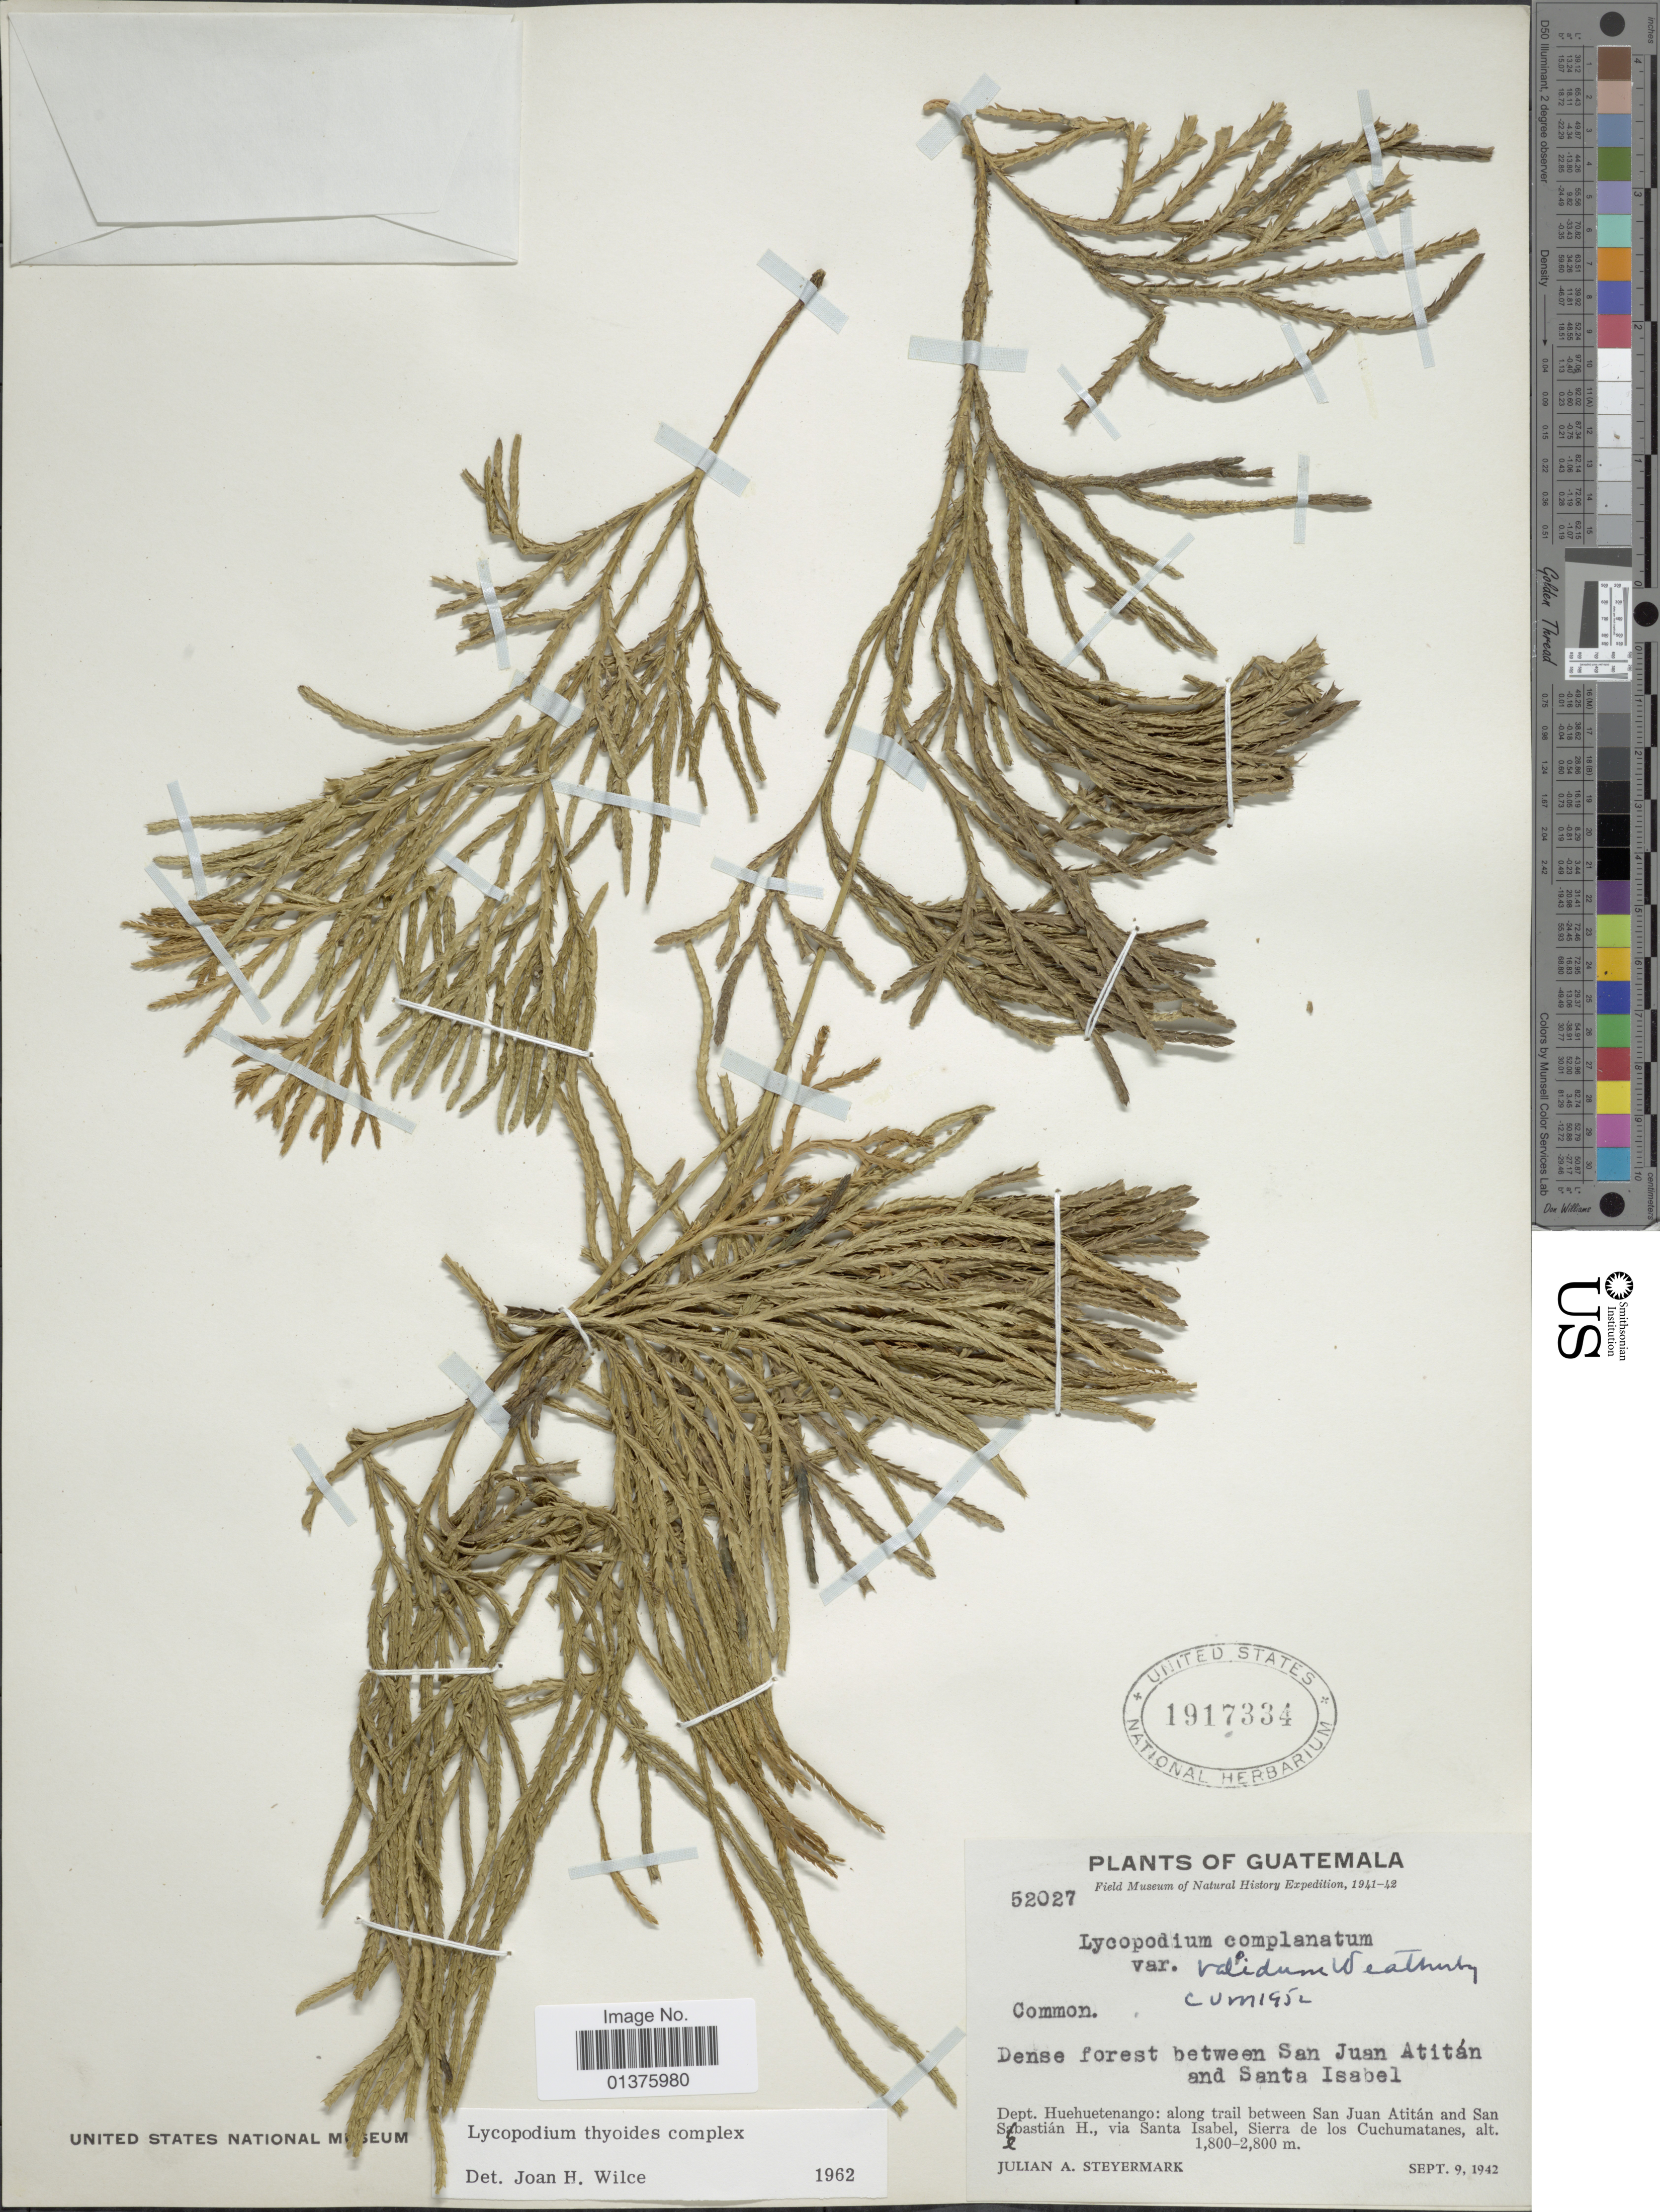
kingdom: Plantae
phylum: Tracheophyta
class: Lycopodiopsida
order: Lycopodiales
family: Lycopodiaceae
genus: Diphasiastrum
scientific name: Diphasiastrum thyoides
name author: (Humb. & Bonpl. ex Willd.) Holub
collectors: J. Steyermark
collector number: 52027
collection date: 1942-09-09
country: Guatemala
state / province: Huehuetenango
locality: Along trail between San Juan Atitán and San Sebastian H., Via Santa Isabel, Sierra de los Cuchumatanes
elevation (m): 1800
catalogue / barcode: US 1917334